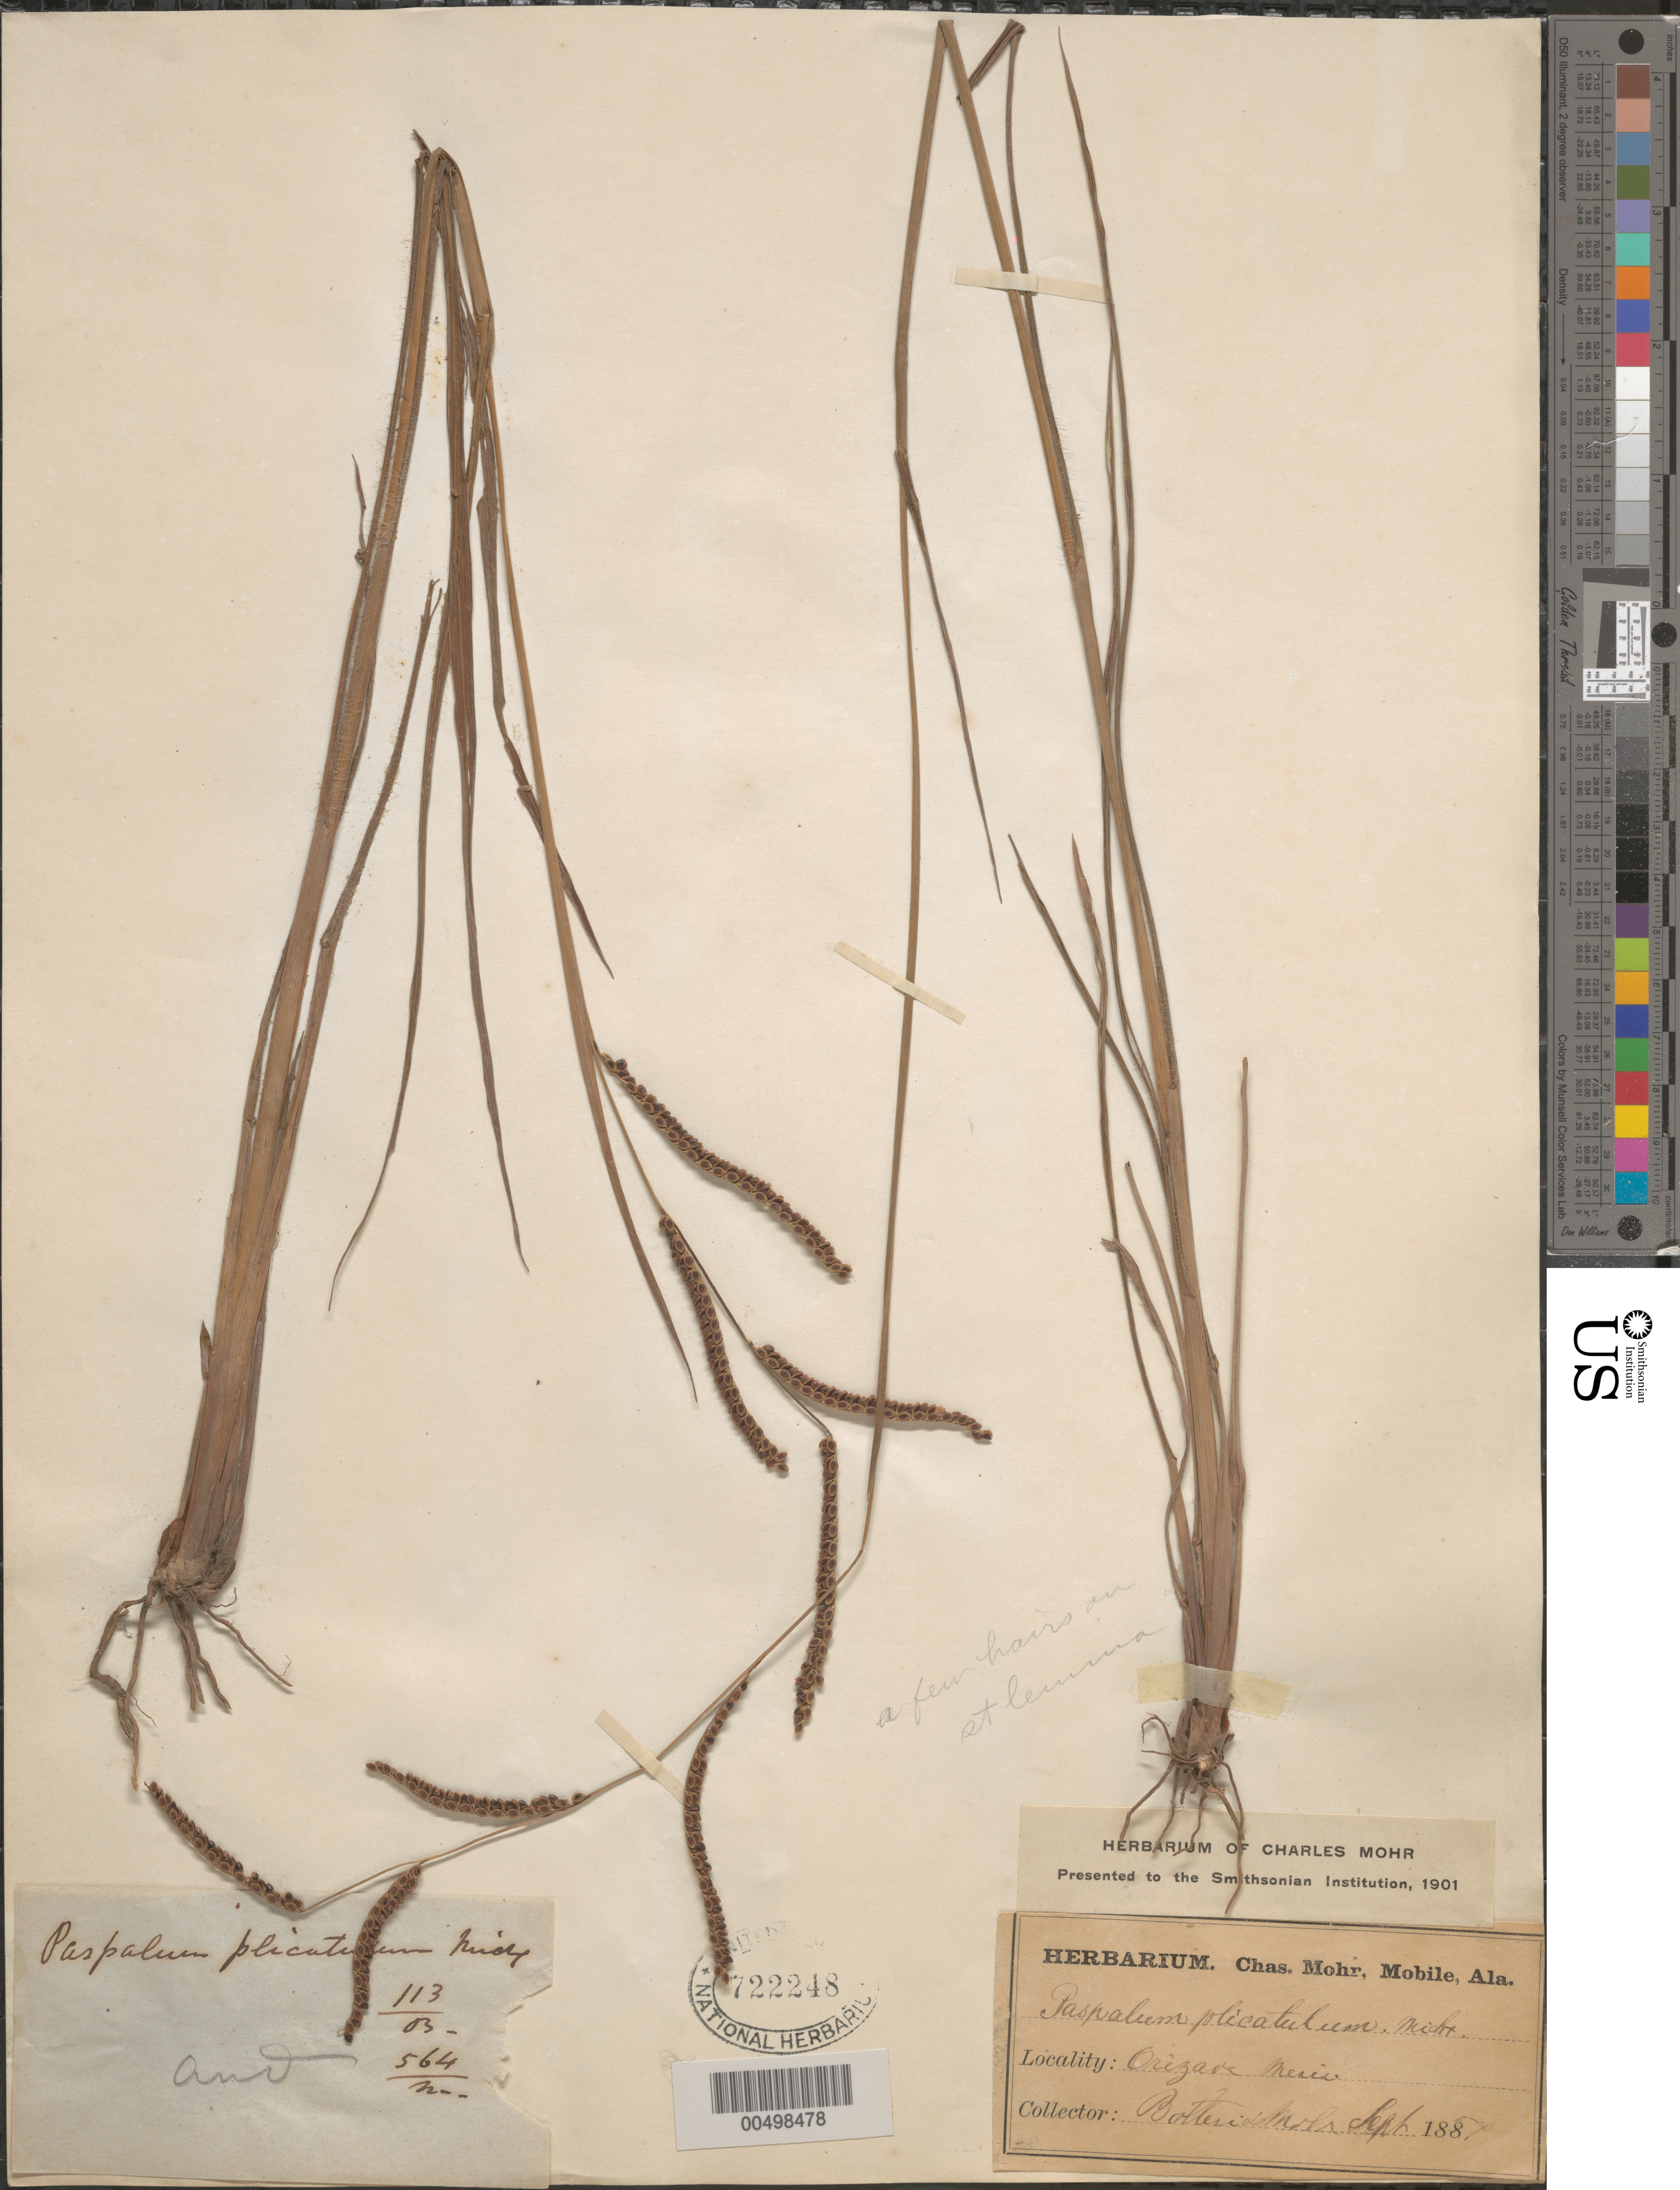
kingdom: Plantae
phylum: Tracheophyta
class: Liliopsida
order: Poales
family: Poaceae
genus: Paspalum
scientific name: Paspalum plicatulum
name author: Michx.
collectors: -. Botteri & C. T. Mohr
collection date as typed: Sep 1857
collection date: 1857-09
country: Mexico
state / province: Veracruz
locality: Orizaba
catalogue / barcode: US 722248